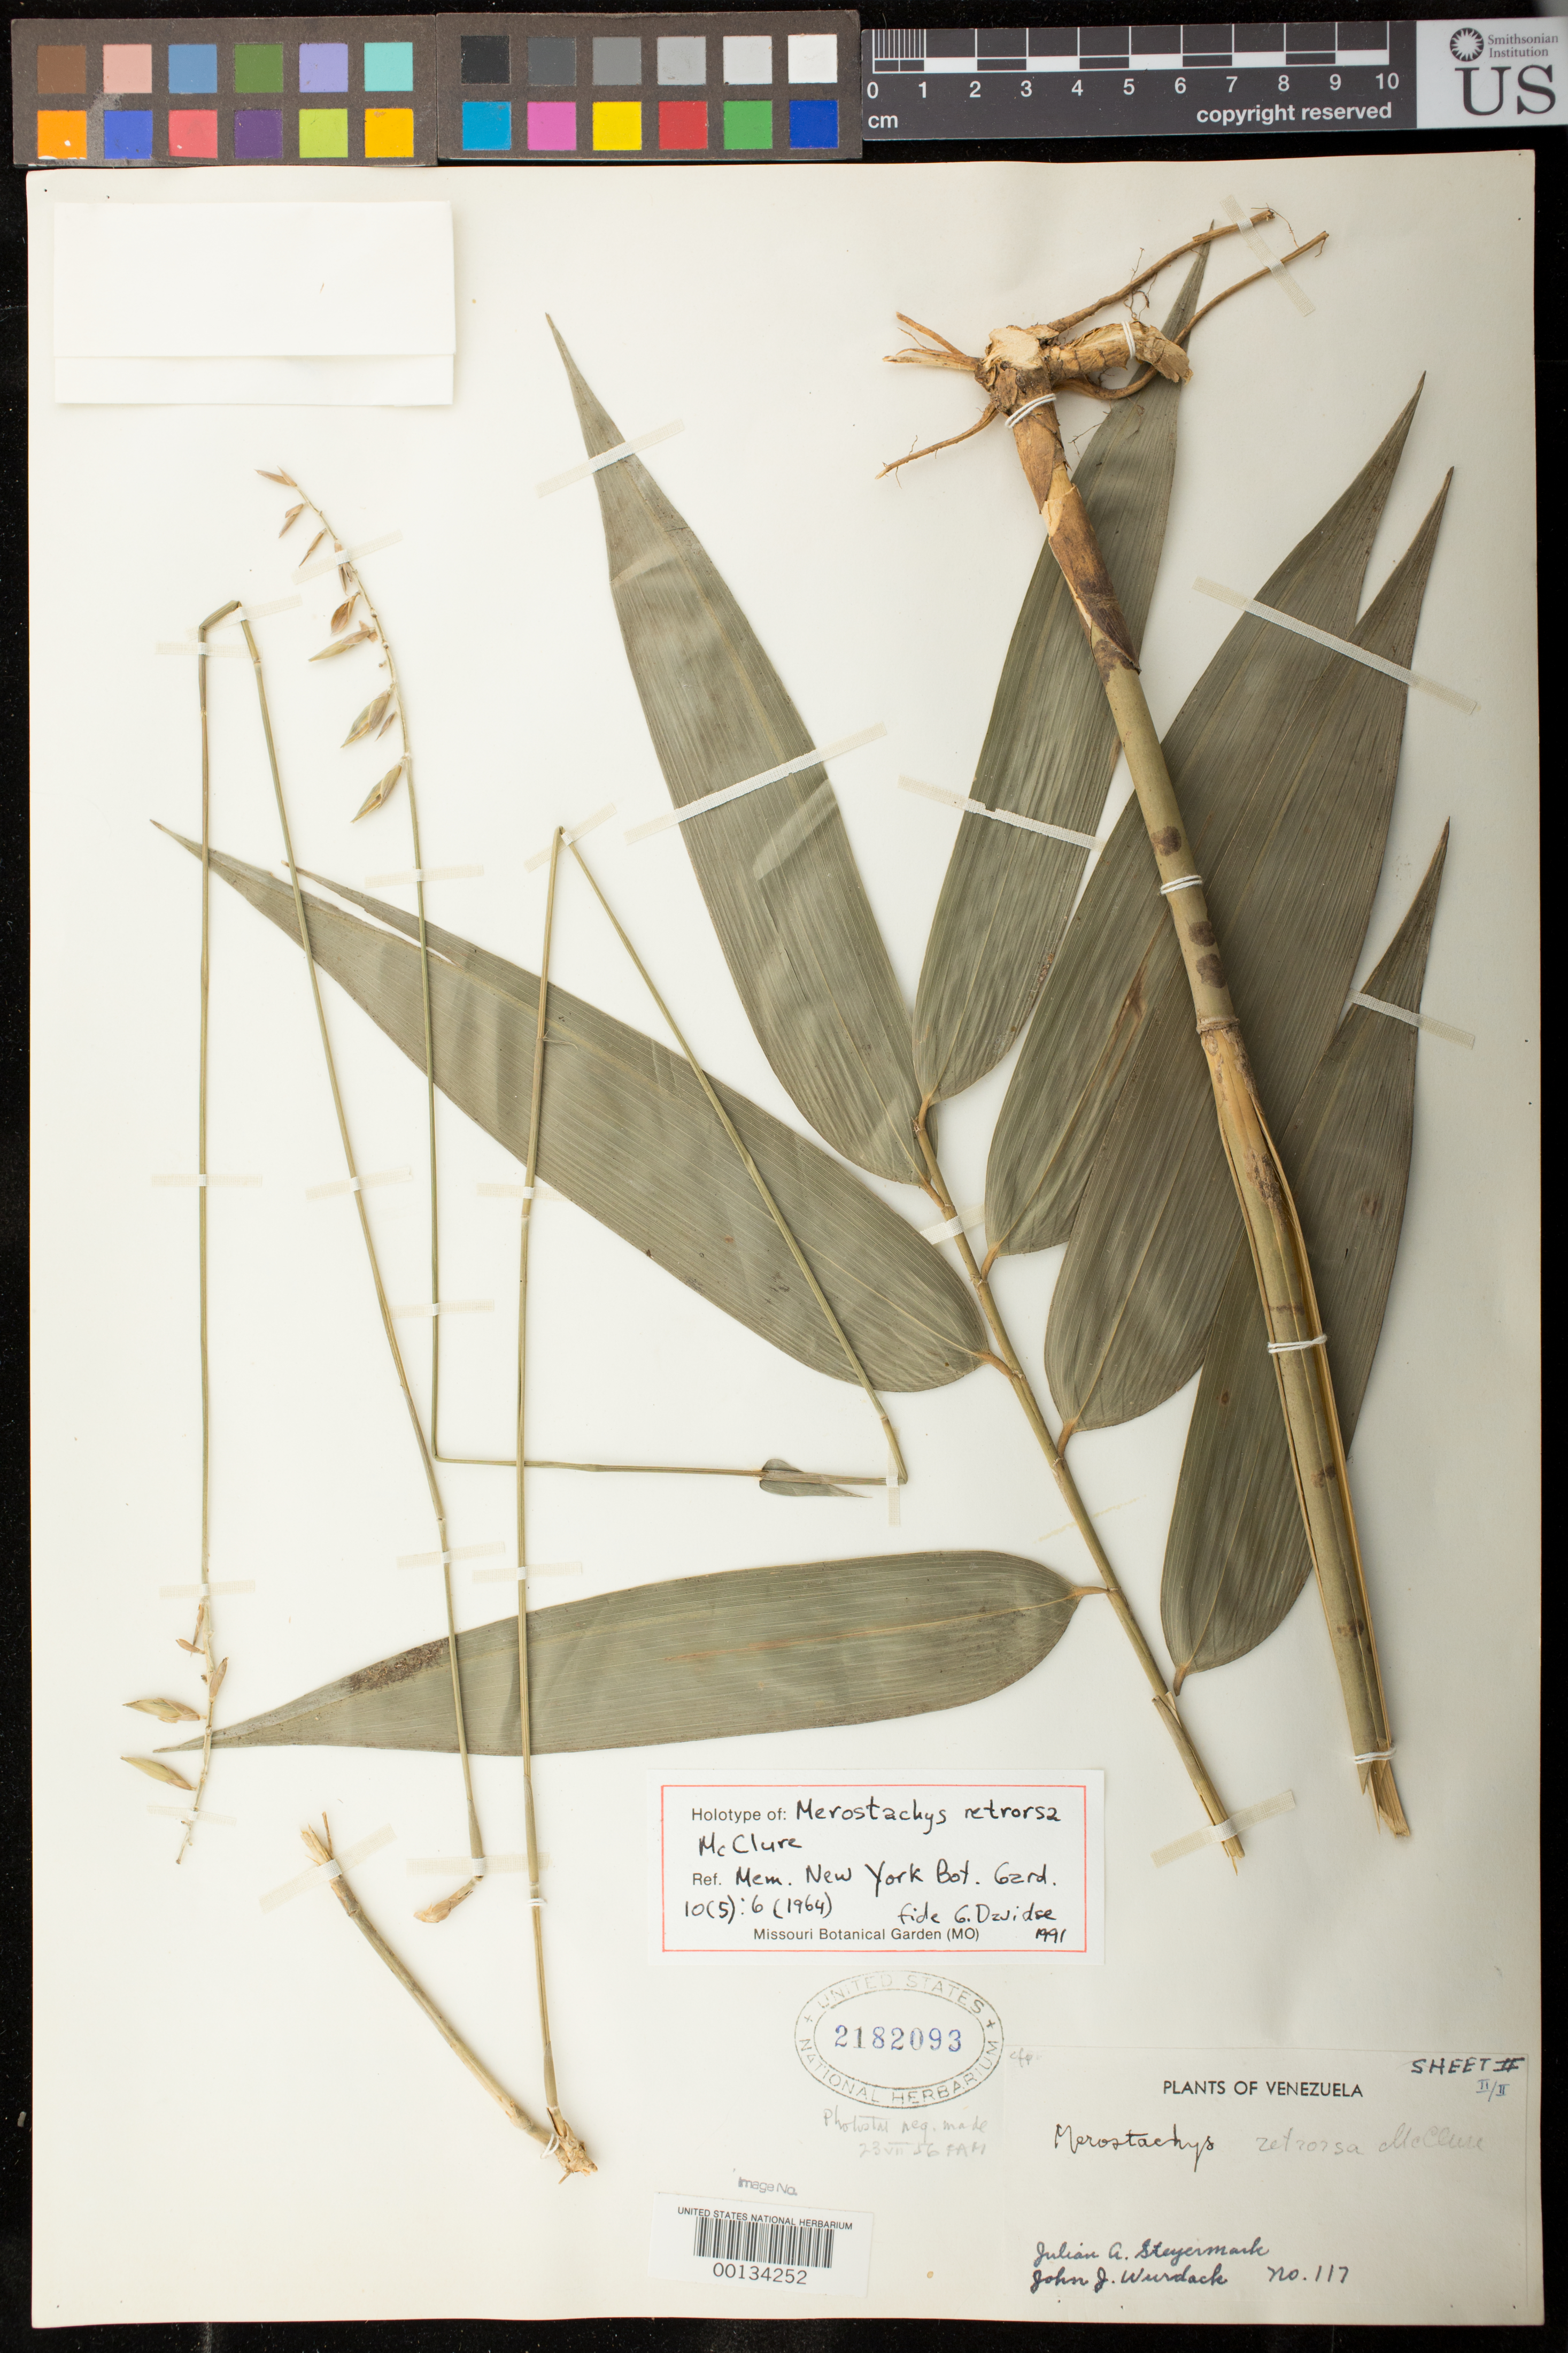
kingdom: Plantae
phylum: Tracheophyta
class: Liliopsida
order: Poales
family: Poaceae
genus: Merostachys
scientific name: Merostachys retrorsa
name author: McClure in Maguire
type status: Holotype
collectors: J. Steyermark & J. J. Wurdack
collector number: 117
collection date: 1955-01-16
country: Venezuela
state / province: Bolivar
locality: Chimantá Massif, Estado Bolívar. Along Río Tirica (Río Aparurén) above Techiné-merú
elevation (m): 470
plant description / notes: Holotype mounted on 2 sheets (USNH 2182092, 2182093). A third US sheet (USNH 2891721) is an isotype.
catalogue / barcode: US 2182093